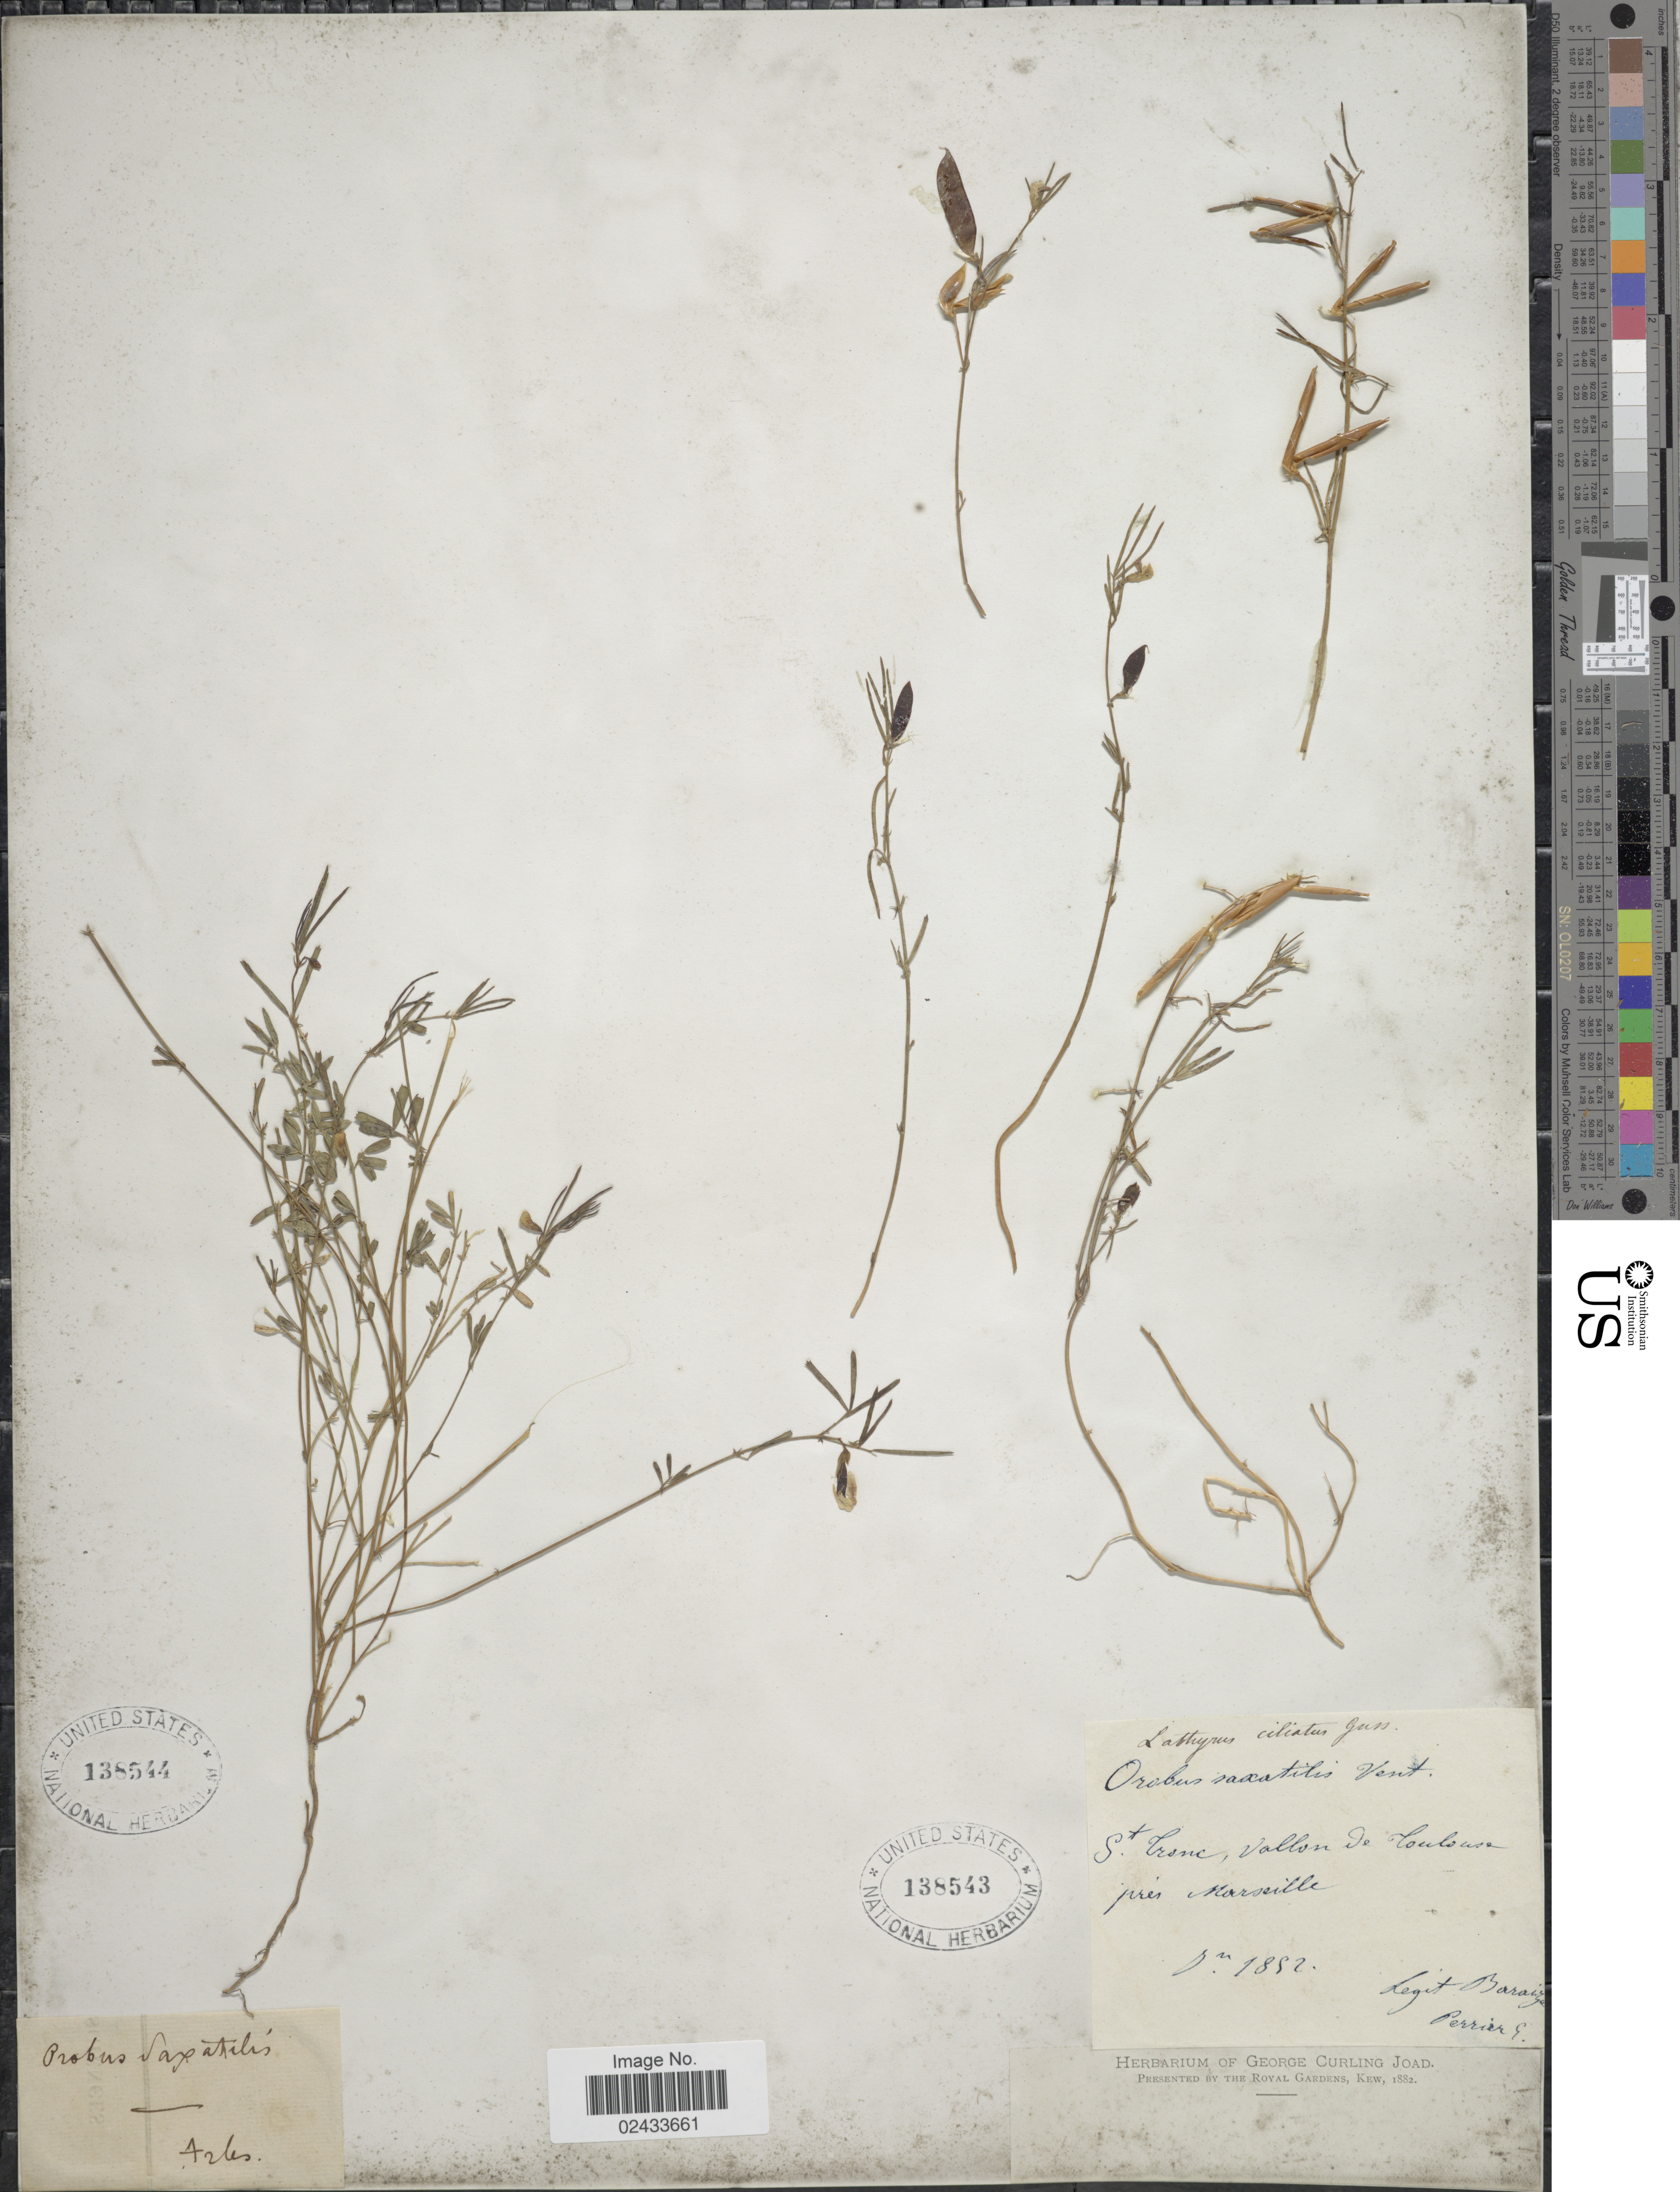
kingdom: Plantae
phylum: Tracheophyta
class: Magnoliopsida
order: Fabales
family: Fabaceae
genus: Lathyrus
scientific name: Lathyrus saxatilis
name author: (Vent.) Vis.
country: France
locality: Arles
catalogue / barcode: US 138544